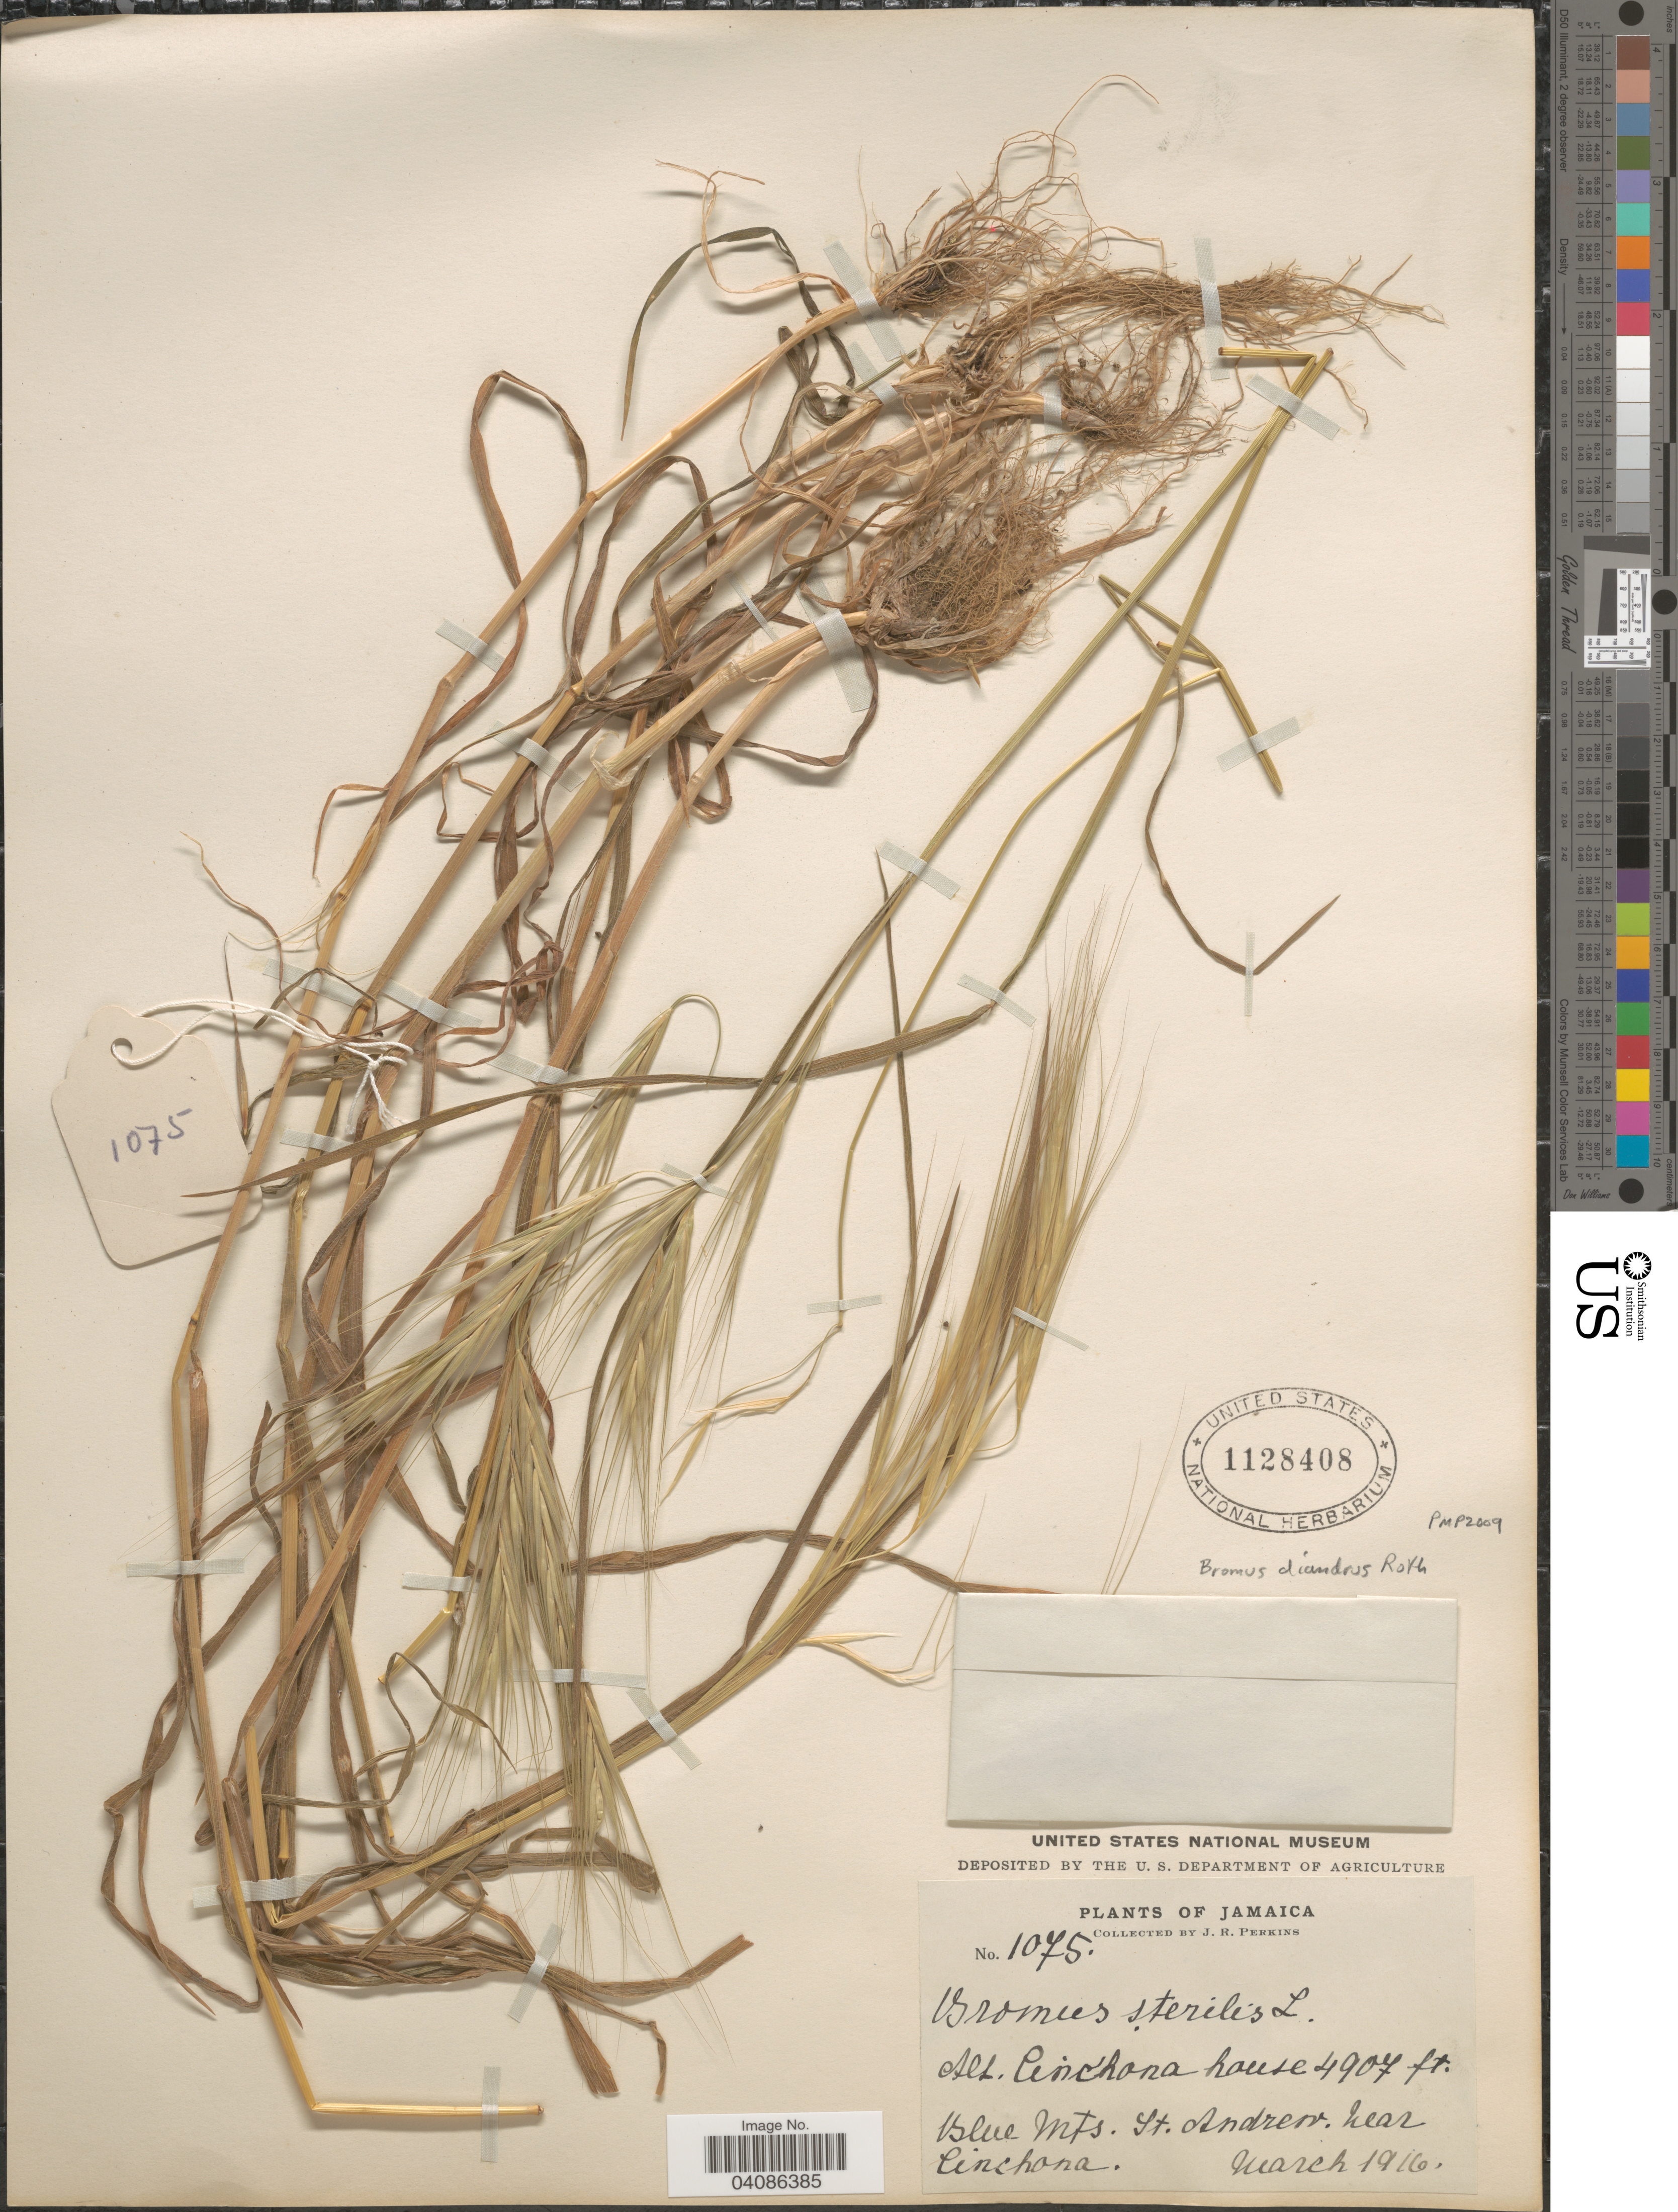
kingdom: Plantae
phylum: Tracheophyta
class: Liliopsida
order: Poales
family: Poaceae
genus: Bromus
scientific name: Bromus diandrus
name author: Roth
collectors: J. R. Perkins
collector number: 1075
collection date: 1916-03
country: Jamaica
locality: Cinchona house. Blue Mts. St. Andrew, near Cinchona.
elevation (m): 1496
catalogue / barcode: US 1128408